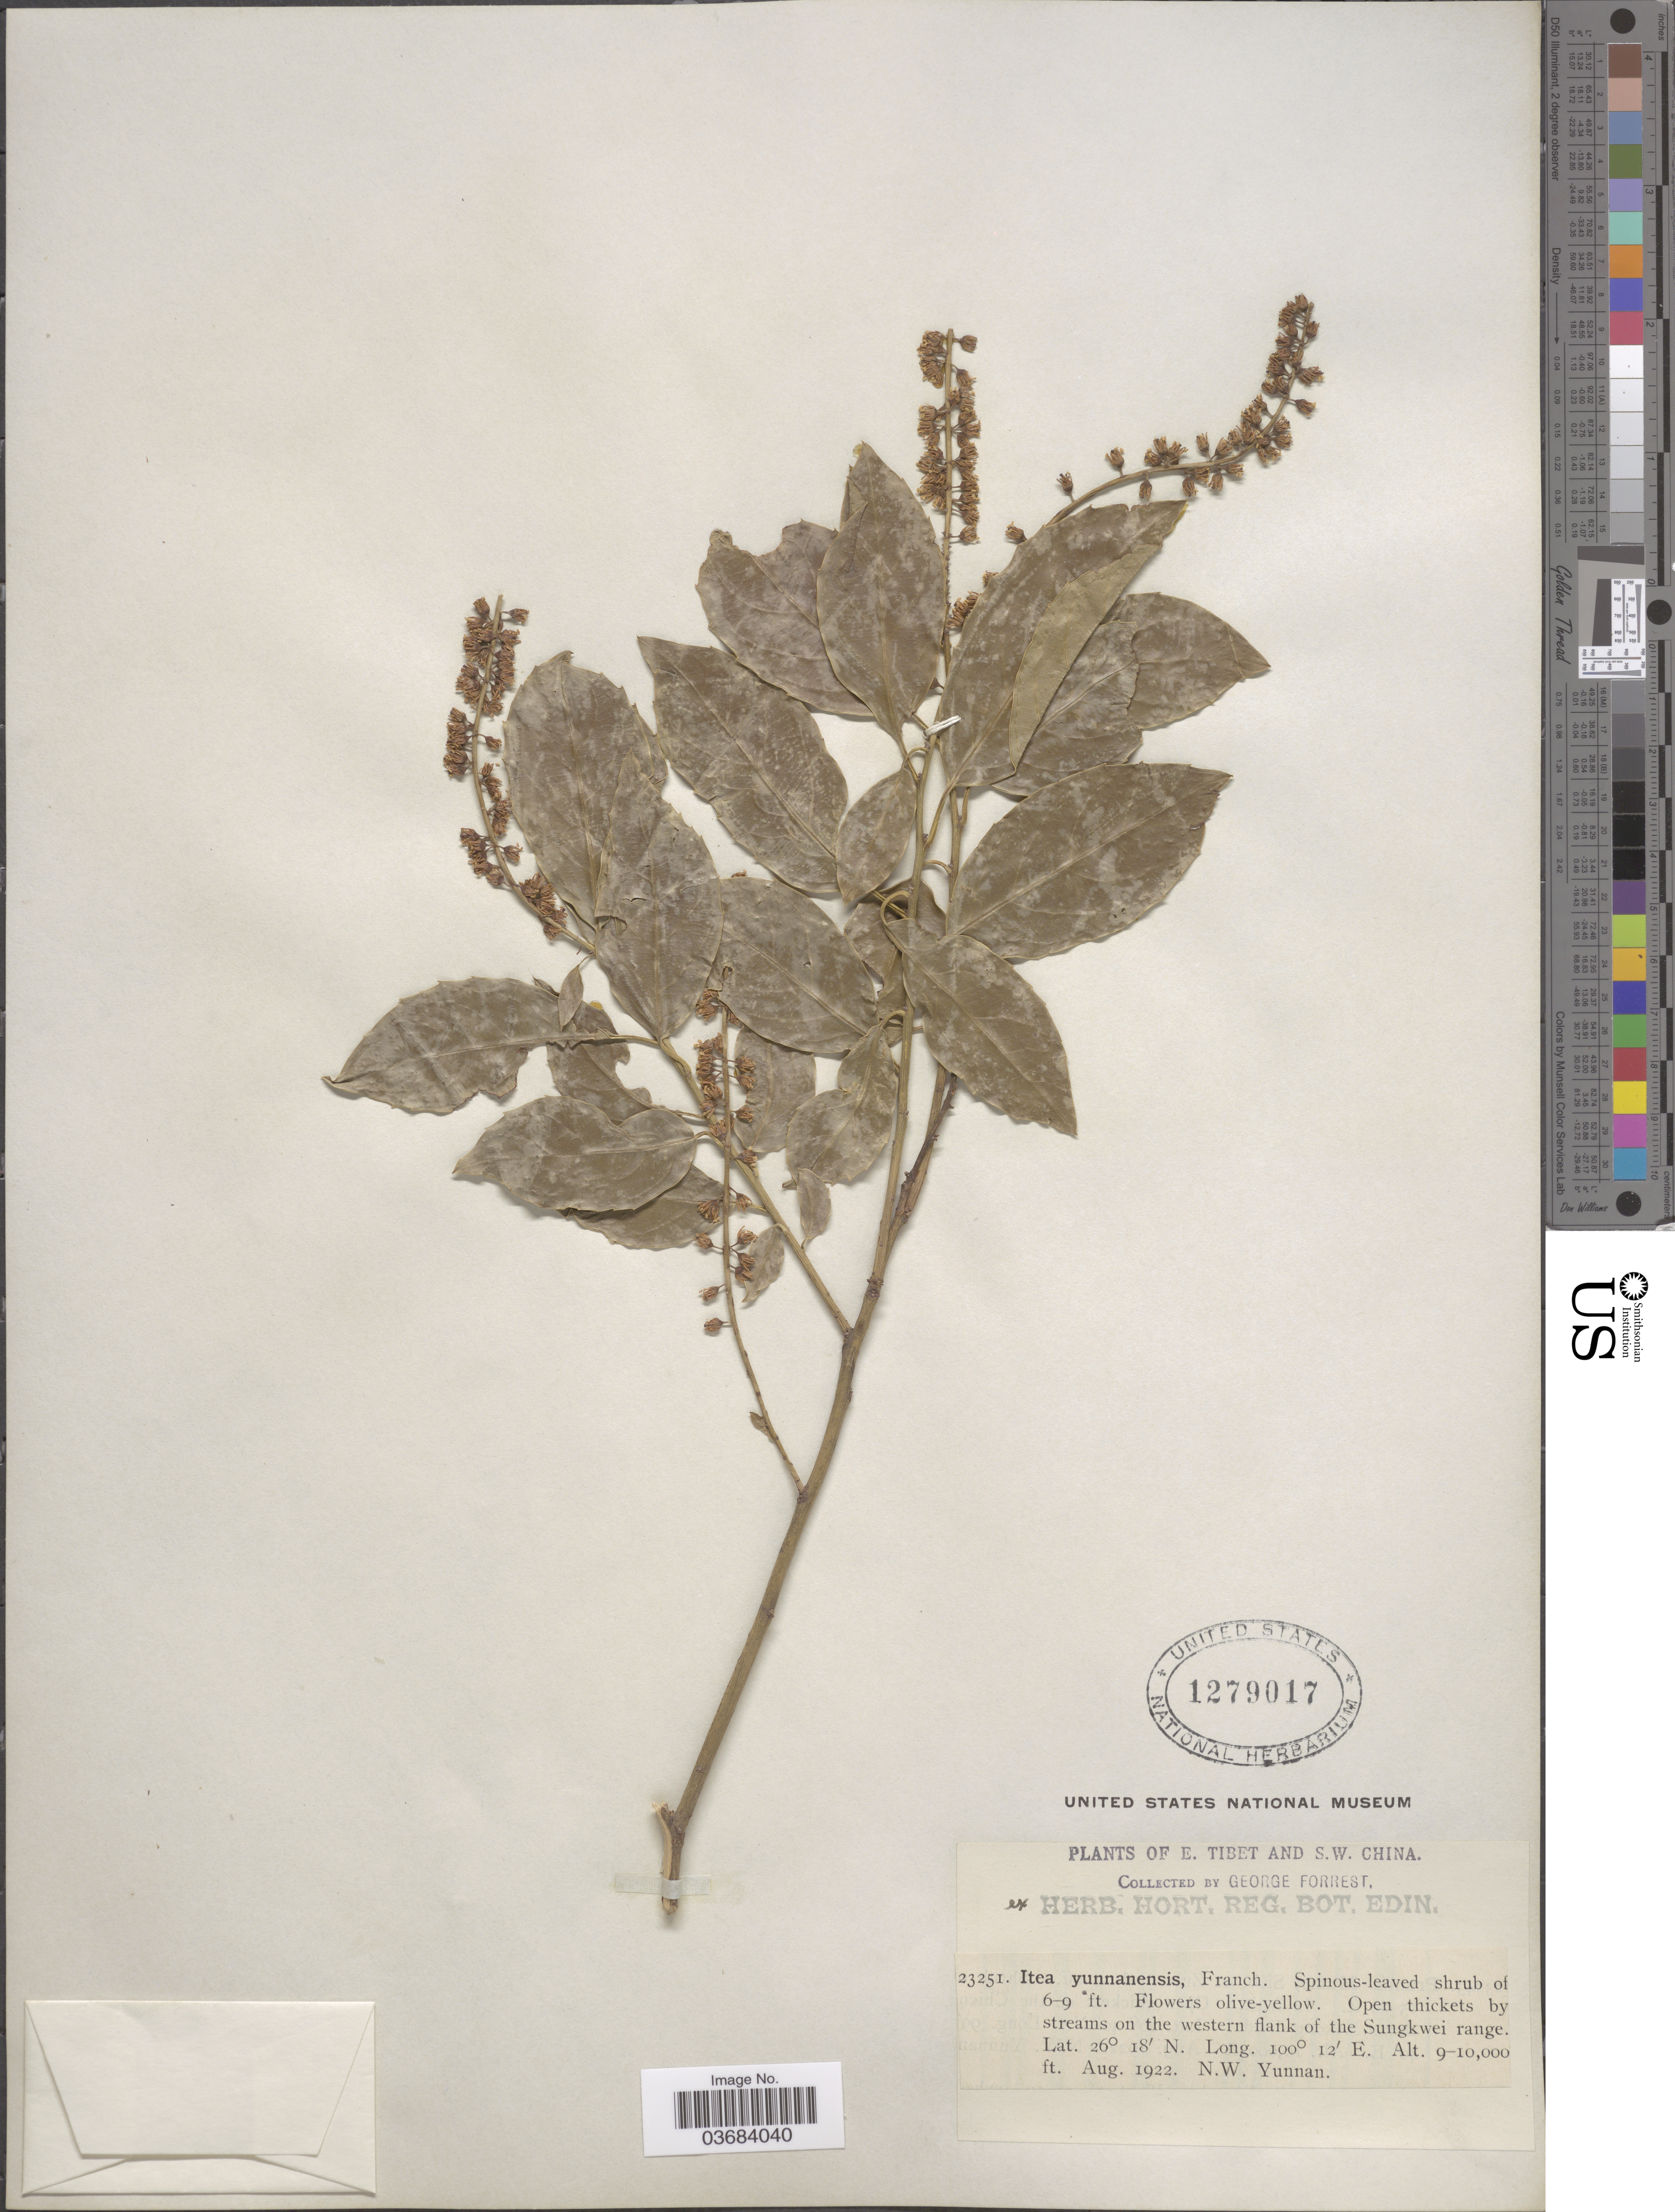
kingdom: Plantae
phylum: Tracheophyta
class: Magnoliopsida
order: Saxifragales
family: Iteaceae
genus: Itea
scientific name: Itea yunnanensis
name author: Franch.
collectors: G. Forrest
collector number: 23251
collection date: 1922-08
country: China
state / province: Yunnan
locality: E. Tibet and S.W. China. Open thickets by streams on the western flank of the Sungkwei range. N.W. Yunnan.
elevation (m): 2743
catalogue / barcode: US 1279017